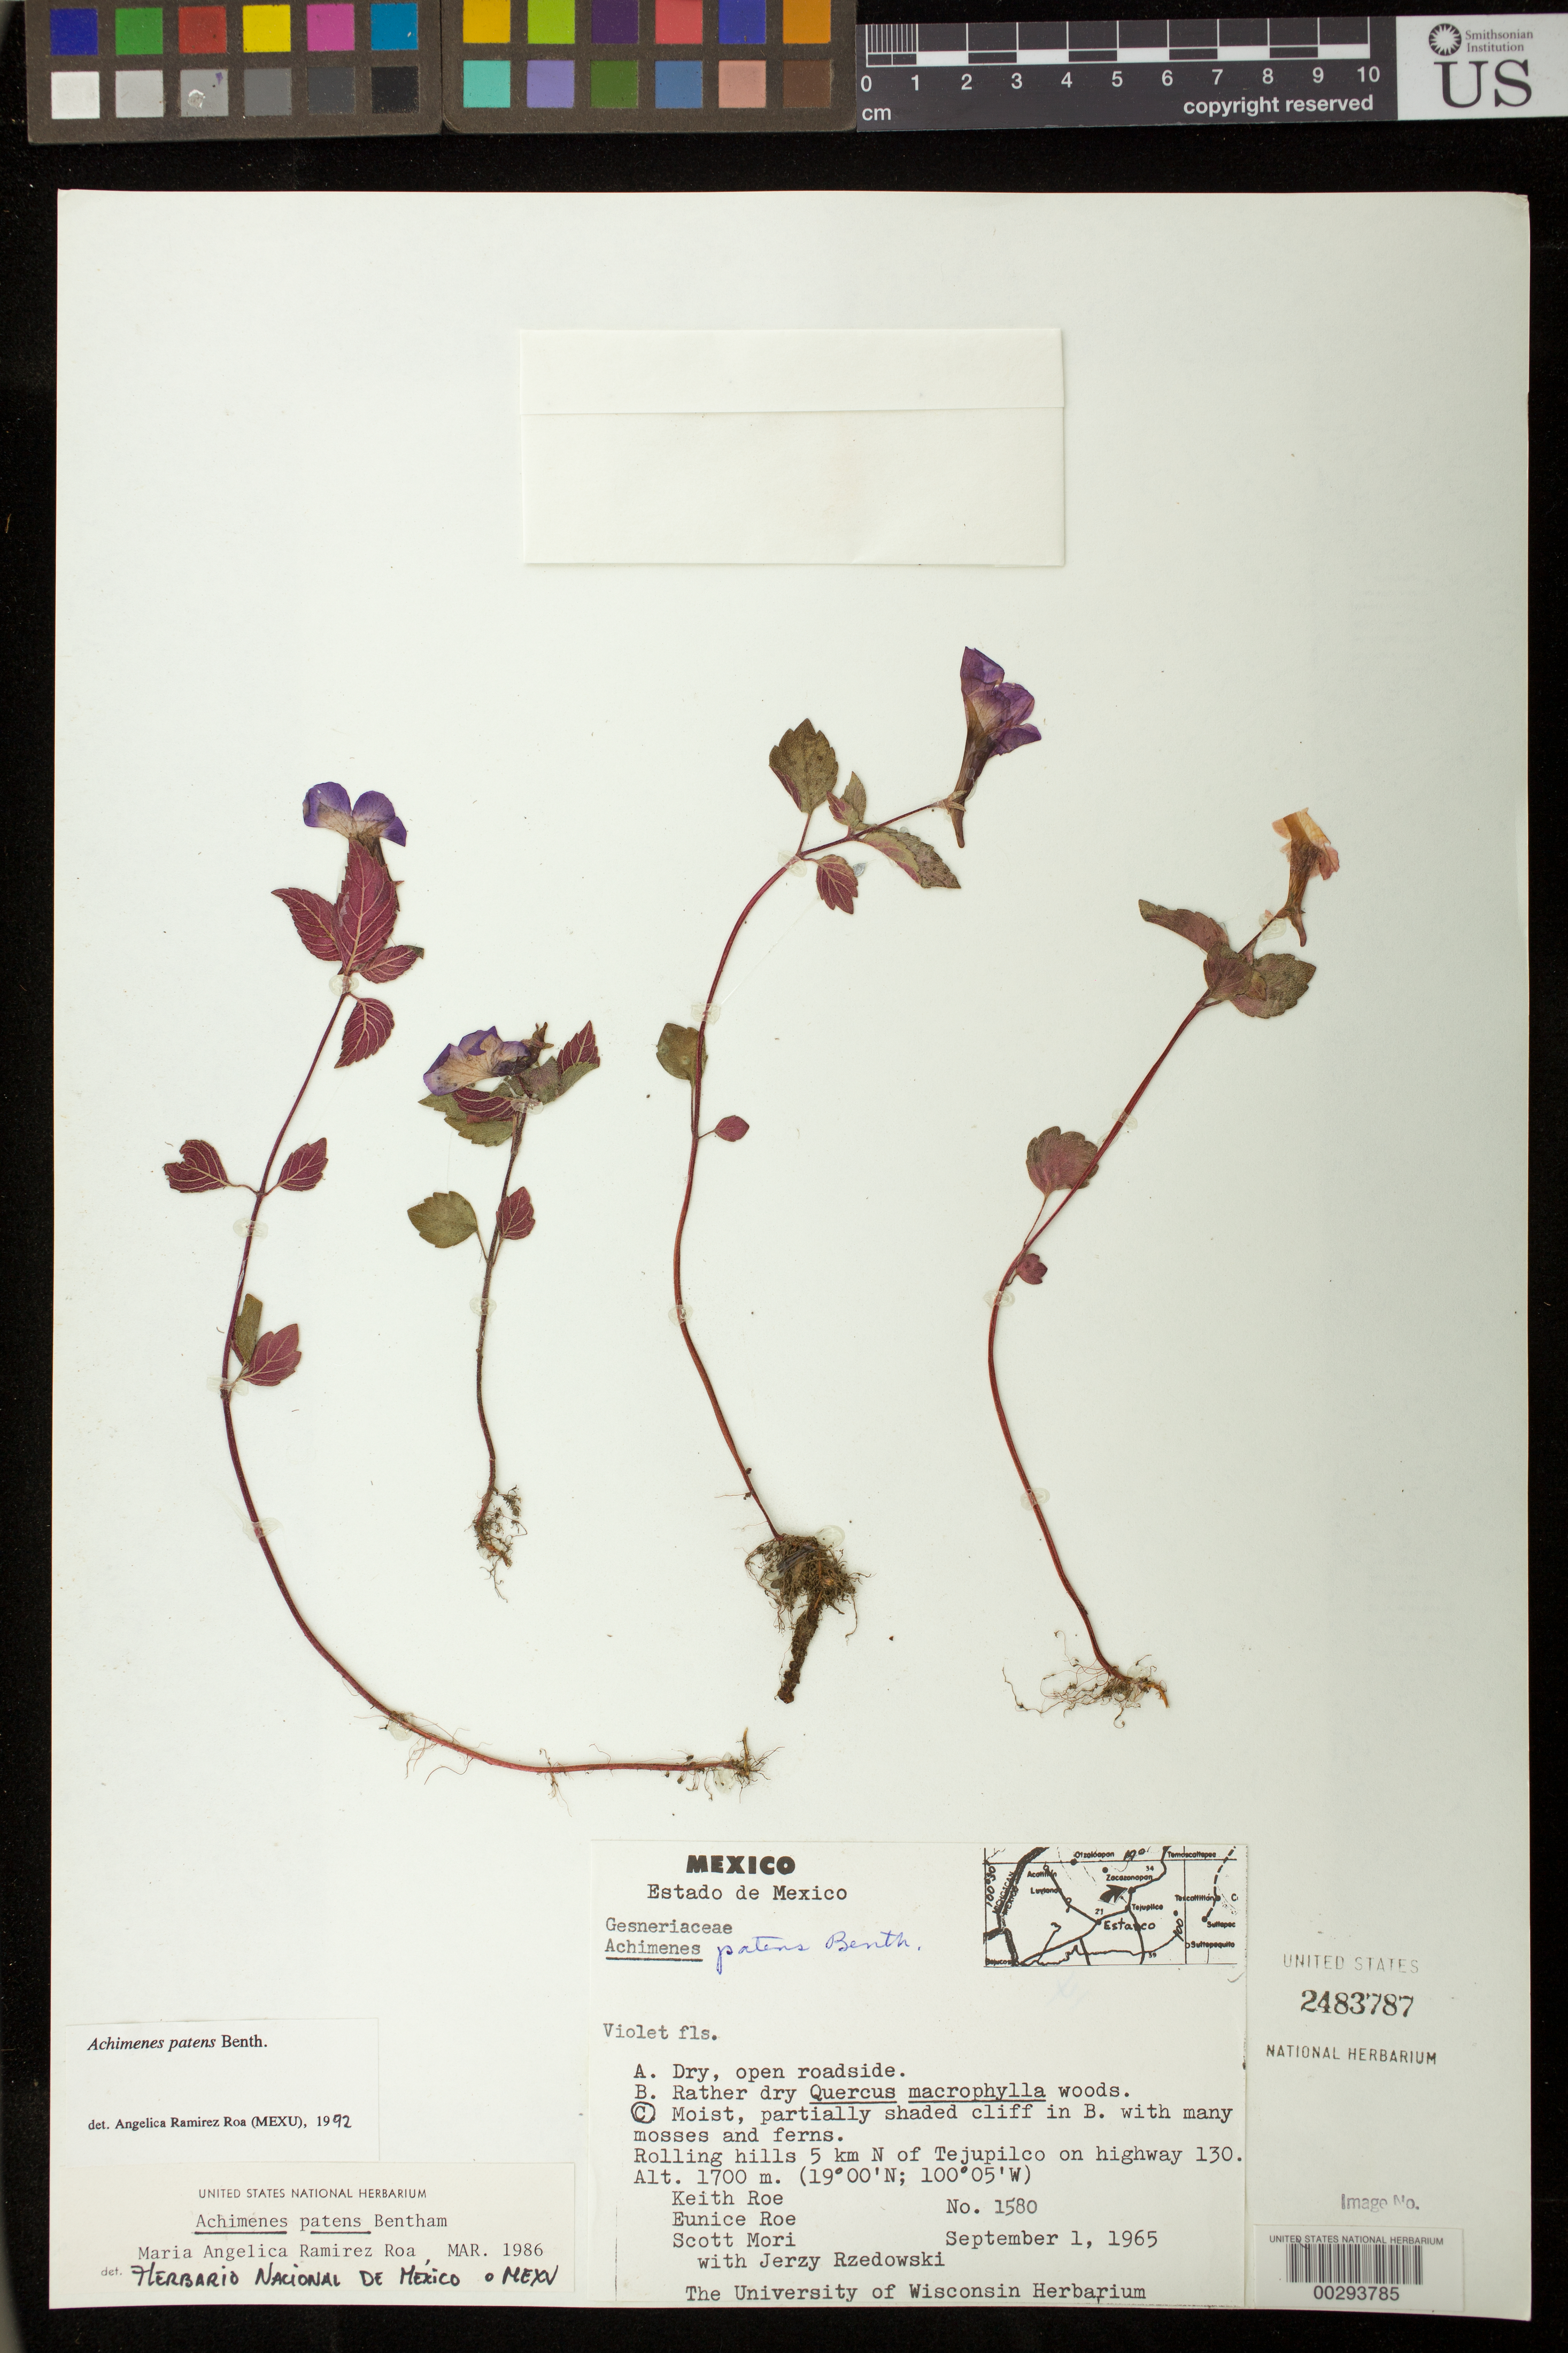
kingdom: Plantae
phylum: Tracheophyta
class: Magnoliopsida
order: Lamiales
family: Gesneriaceae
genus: Achimenes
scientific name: Achimenes patens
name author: Benth.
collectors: K. Roe, E. Roe, S. Mori & J. Rzedowski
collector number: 1580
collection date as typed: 01 Sep 1965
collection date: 1965-09-01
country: Mexico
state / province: México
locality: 5 km N of Tejupilco on highway 130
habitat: Moist, partially shaded cliff in b with many mosses and ferns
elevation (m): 1700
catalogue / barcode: US 2483787